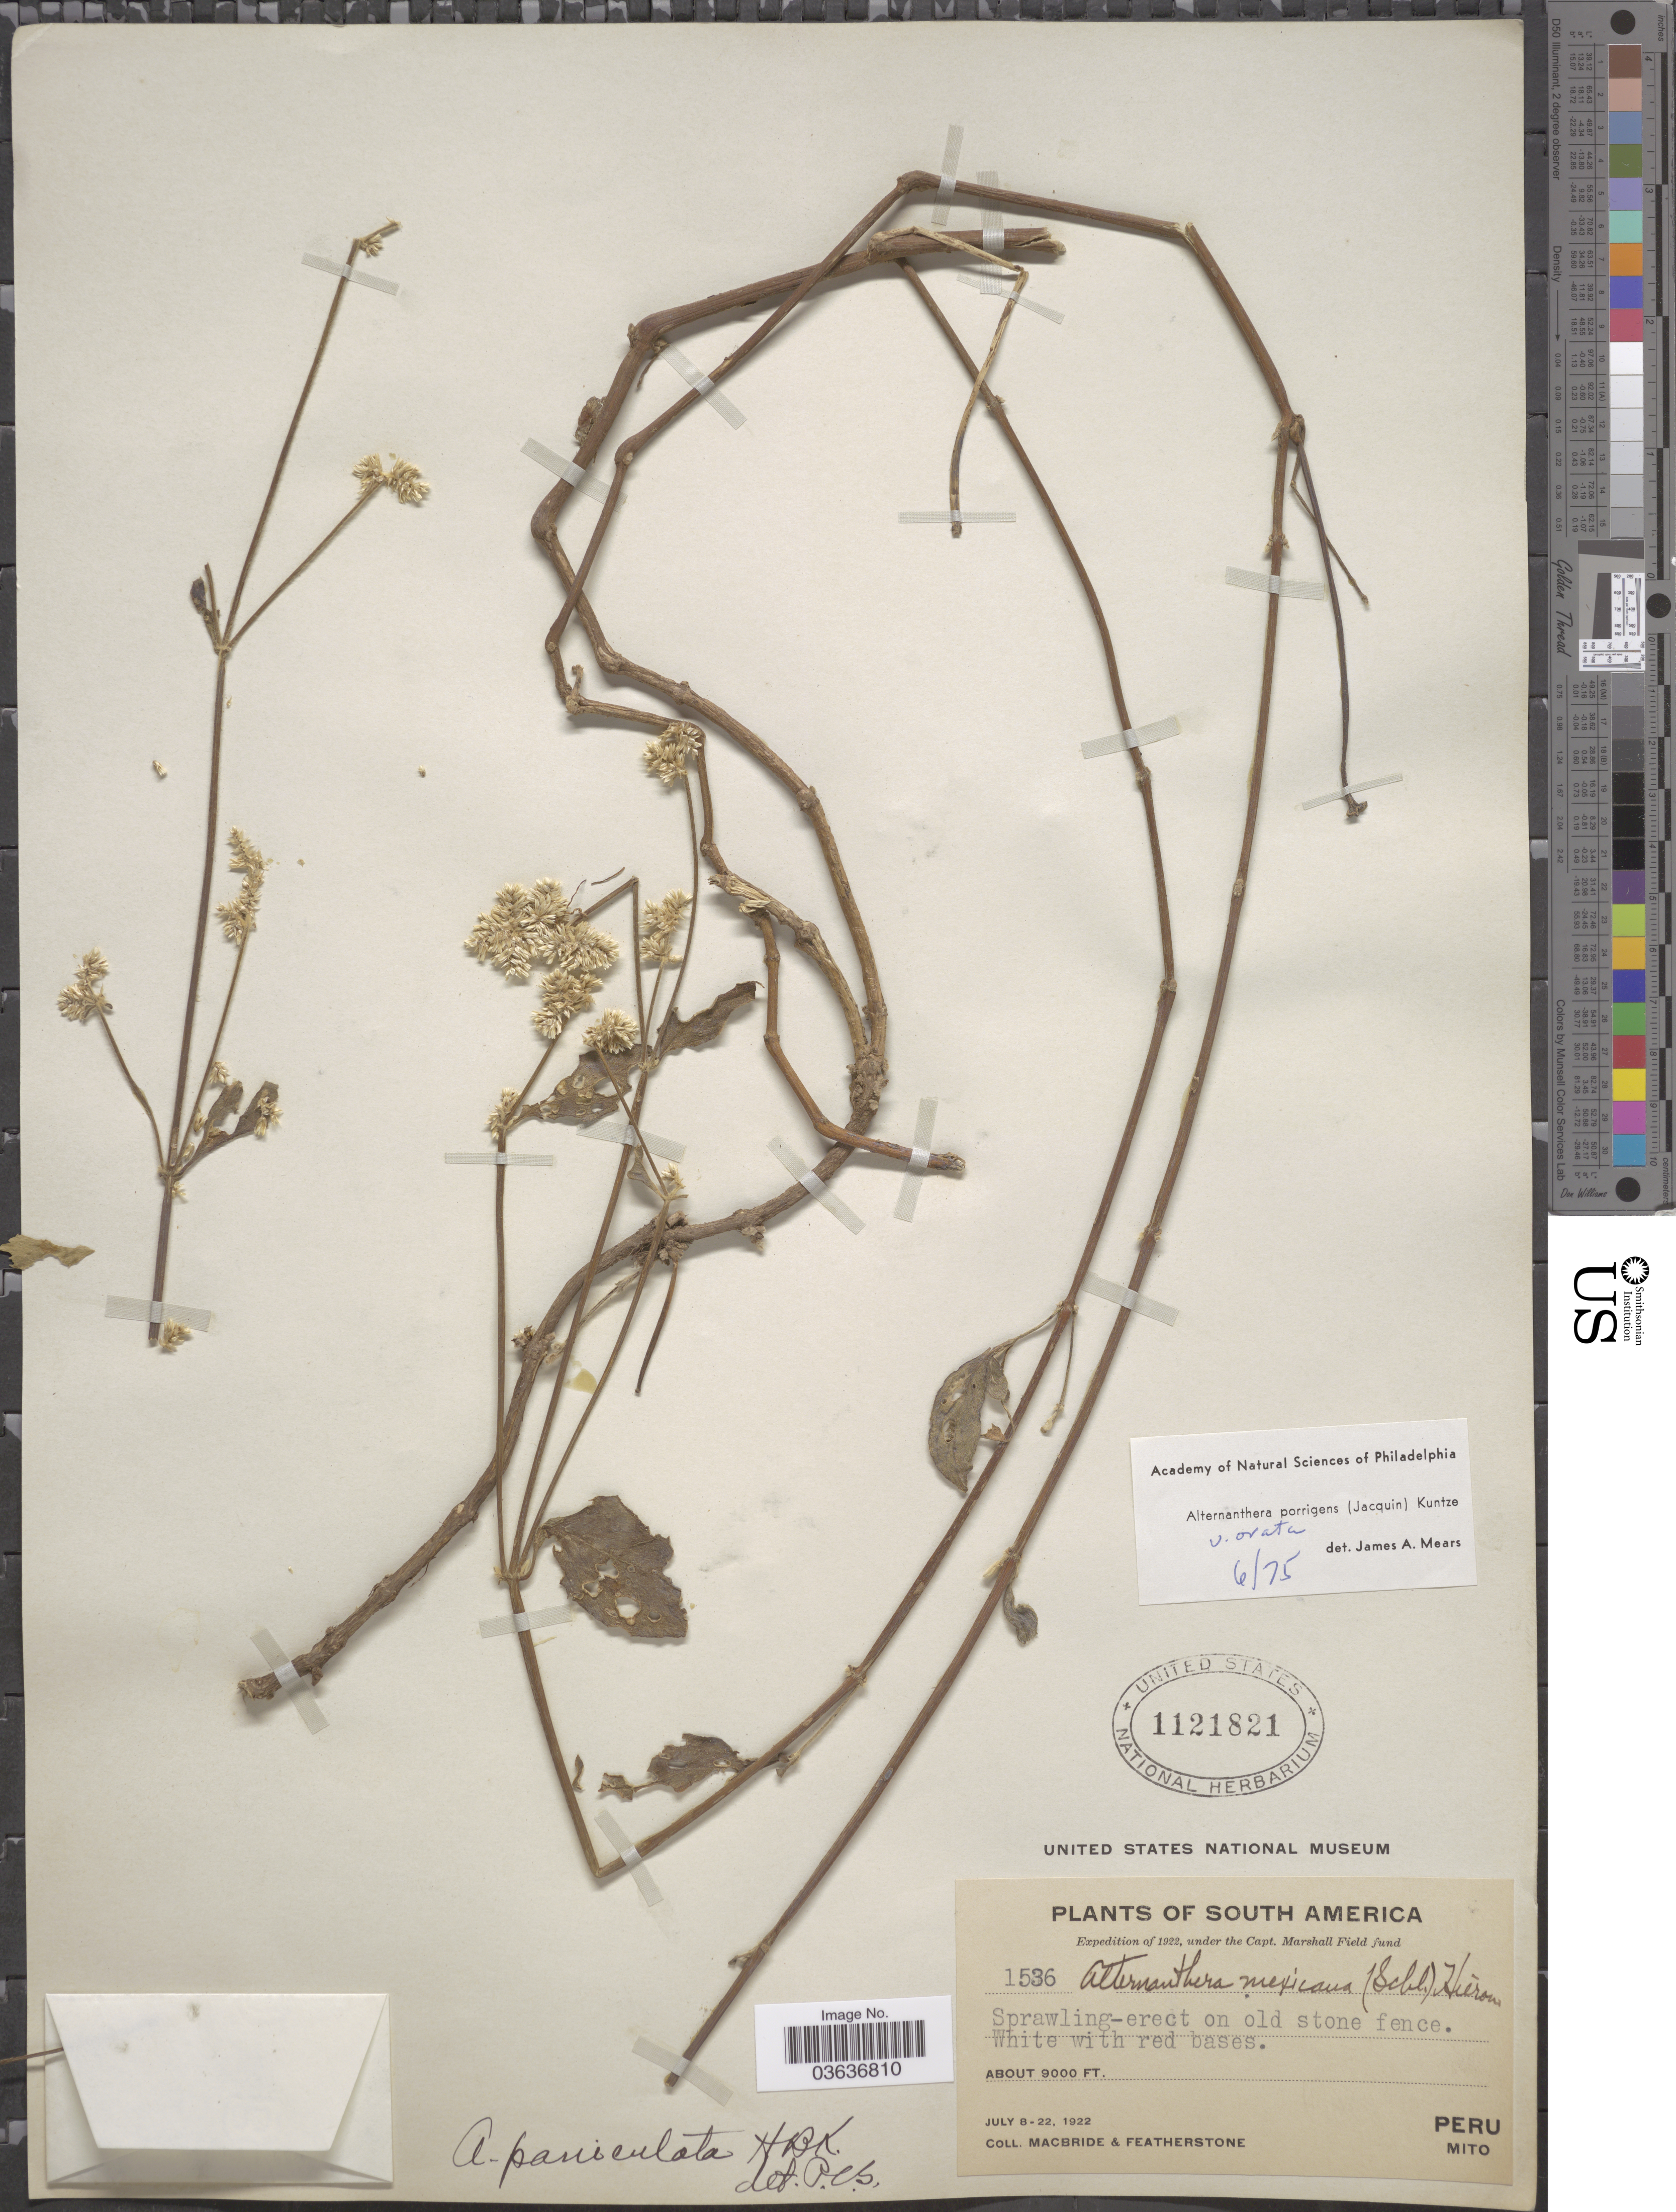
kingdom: Plantae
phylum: Tracheophyta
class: Magnoliopsida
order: Caryophyllales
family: Amaranthaceae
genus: Alternanthera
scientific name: Alternanthera porrigens var. ovata Mears var. nov. ined.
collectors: Macbride, -- & -. Featherstone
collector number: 1536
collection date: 1922-07-08/1922-07-22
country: Peru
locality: Mito.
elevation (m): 2743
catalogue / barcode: US 1121821